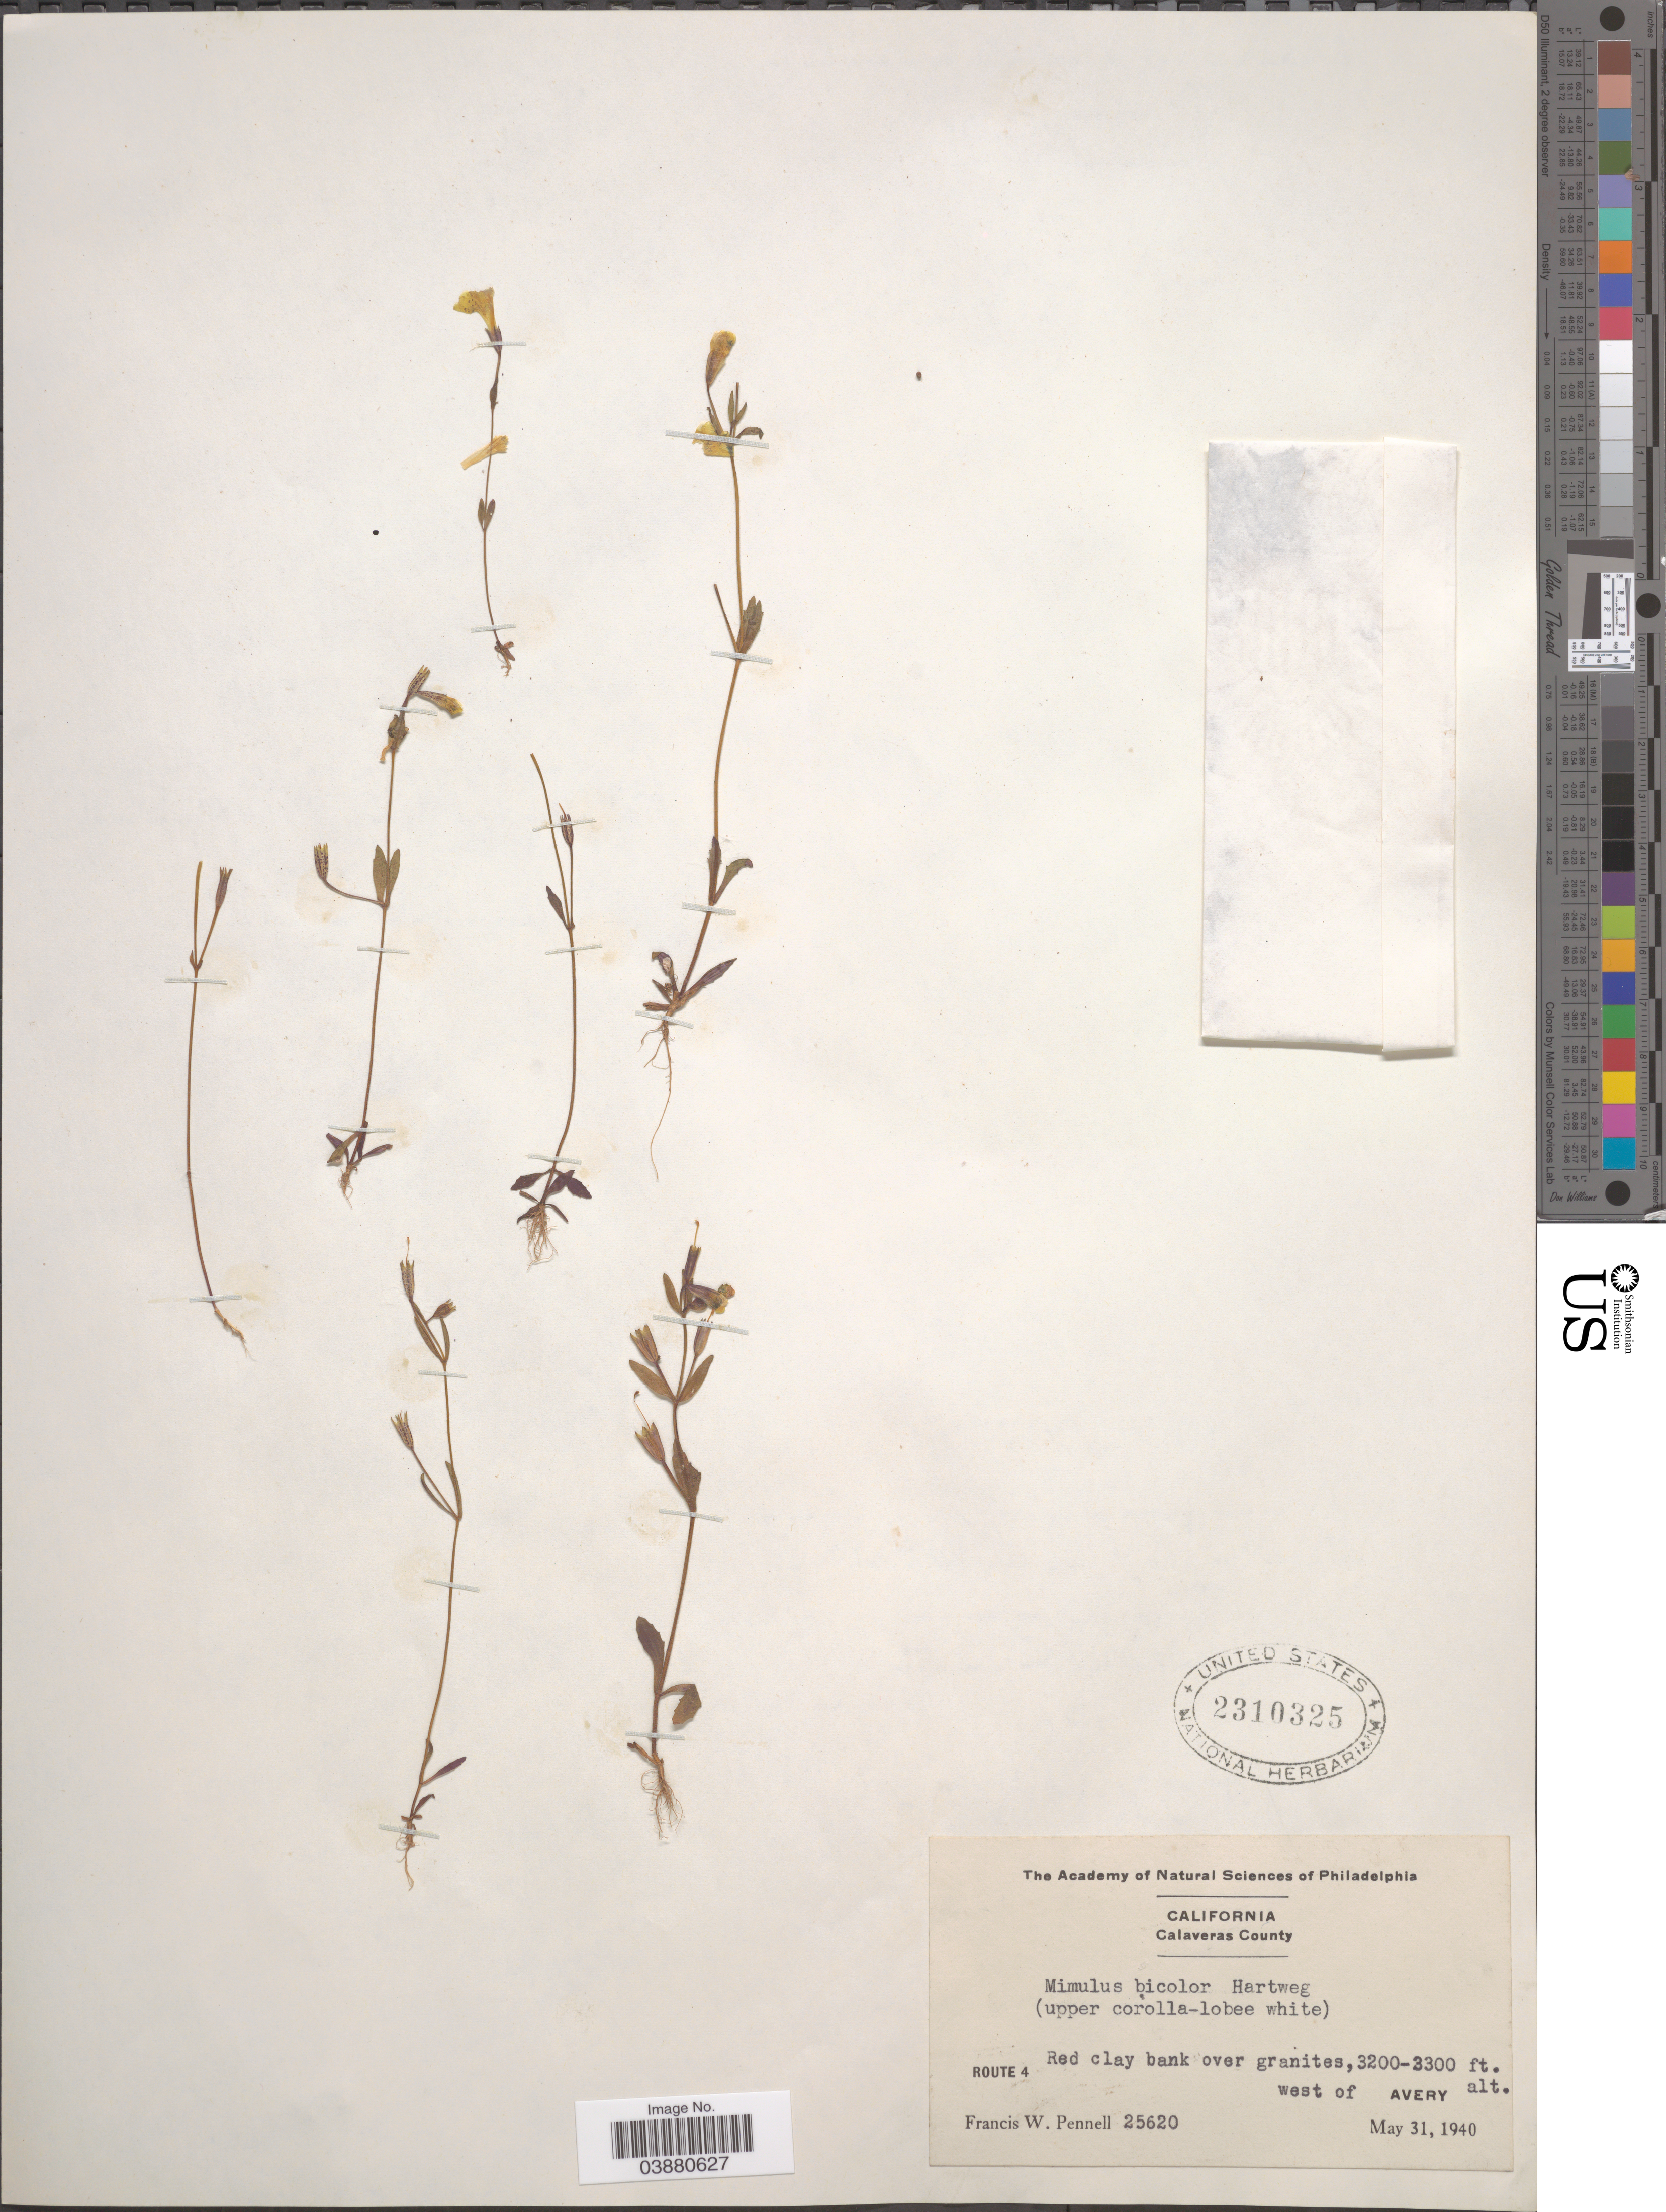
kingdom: Plantae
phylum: Tracheophyta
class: Magnoliopsida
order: Lamiales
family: Phrymaceae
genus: Mimulus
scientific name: Mimulus bicolor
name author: Hartw. ex Benth.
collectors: F. W. Pennell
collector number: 25620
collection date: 1940-05-31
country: United States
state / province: California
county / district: Calaveras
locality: Calaveras County. Route 4. West of Avery.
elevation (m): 975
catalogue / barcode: US 2310325